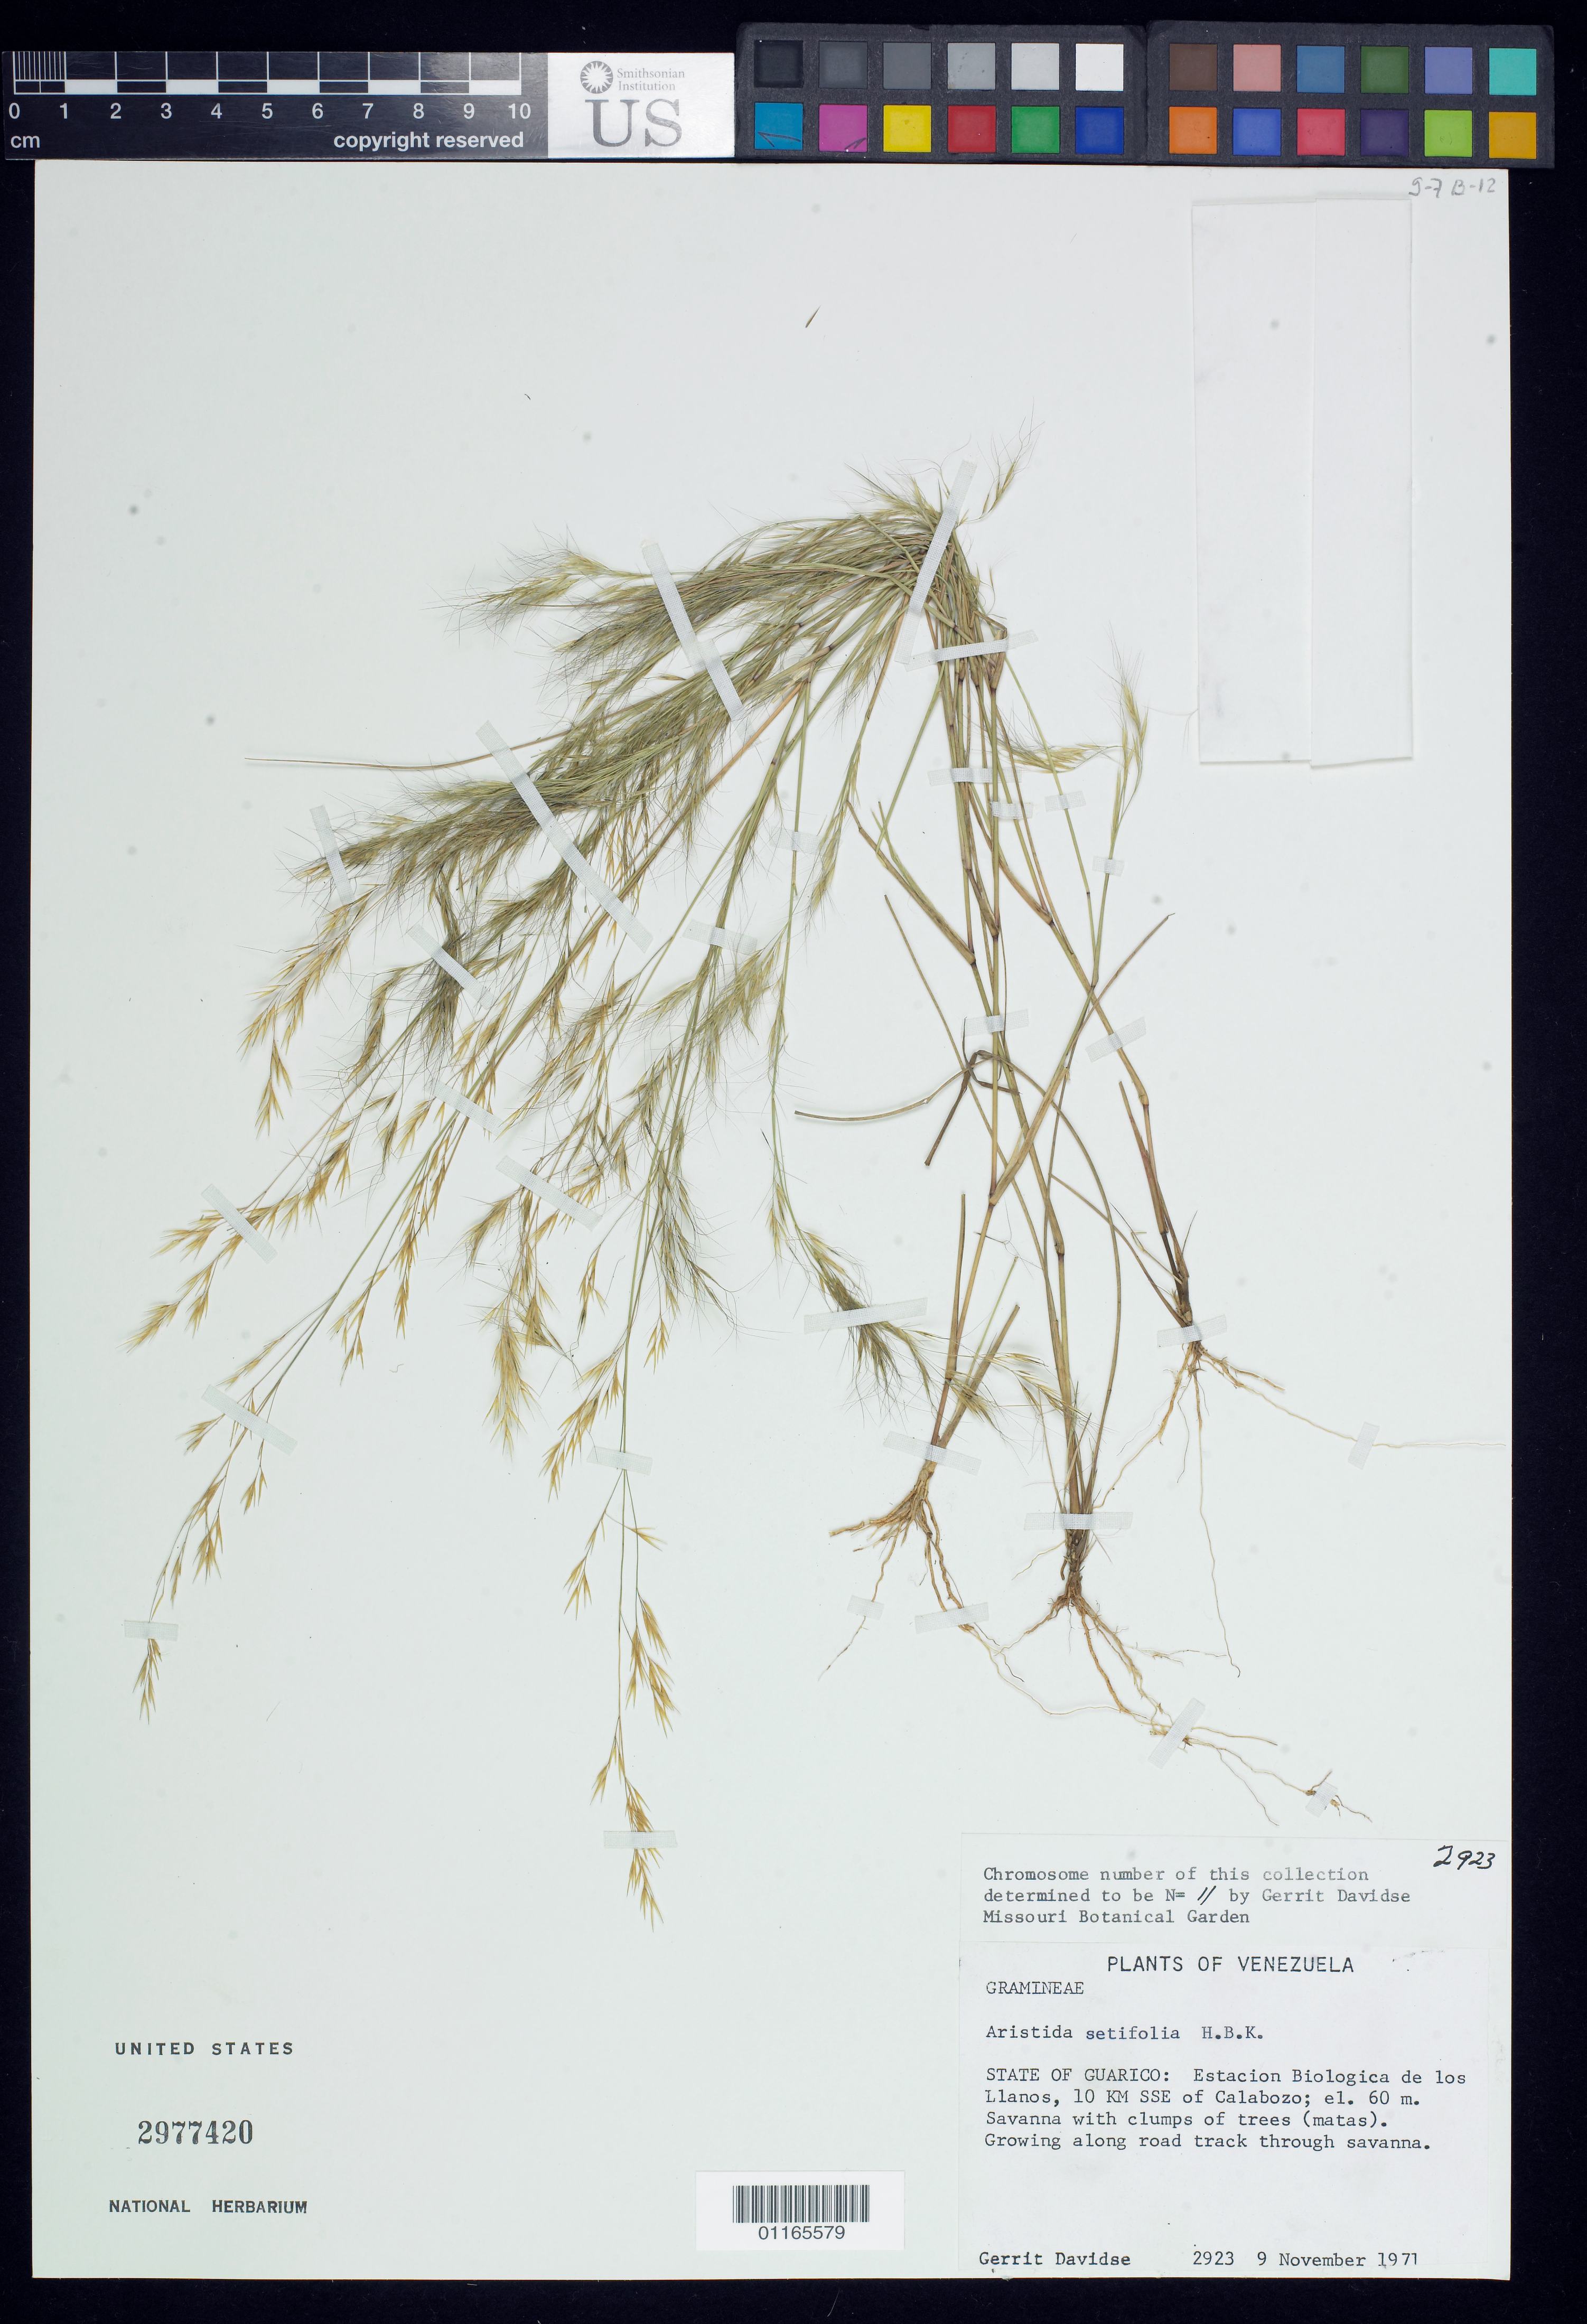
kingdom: Plantae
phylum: Tracheophyta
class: Liliopsida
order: Poales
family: Poaceae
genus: Aristida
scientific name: Aristida setifolia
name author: Kunth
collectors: G. Davidse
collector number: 2923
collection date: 1971-11-09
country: Venezuela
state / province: Guárico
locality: Estacion Biologica de los Llanos, 10 KM SSE of Calabozo. Growing along road track through savanna.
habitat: Savanna with clumps of trees (matas).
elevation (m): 60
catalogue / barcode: US 2977420